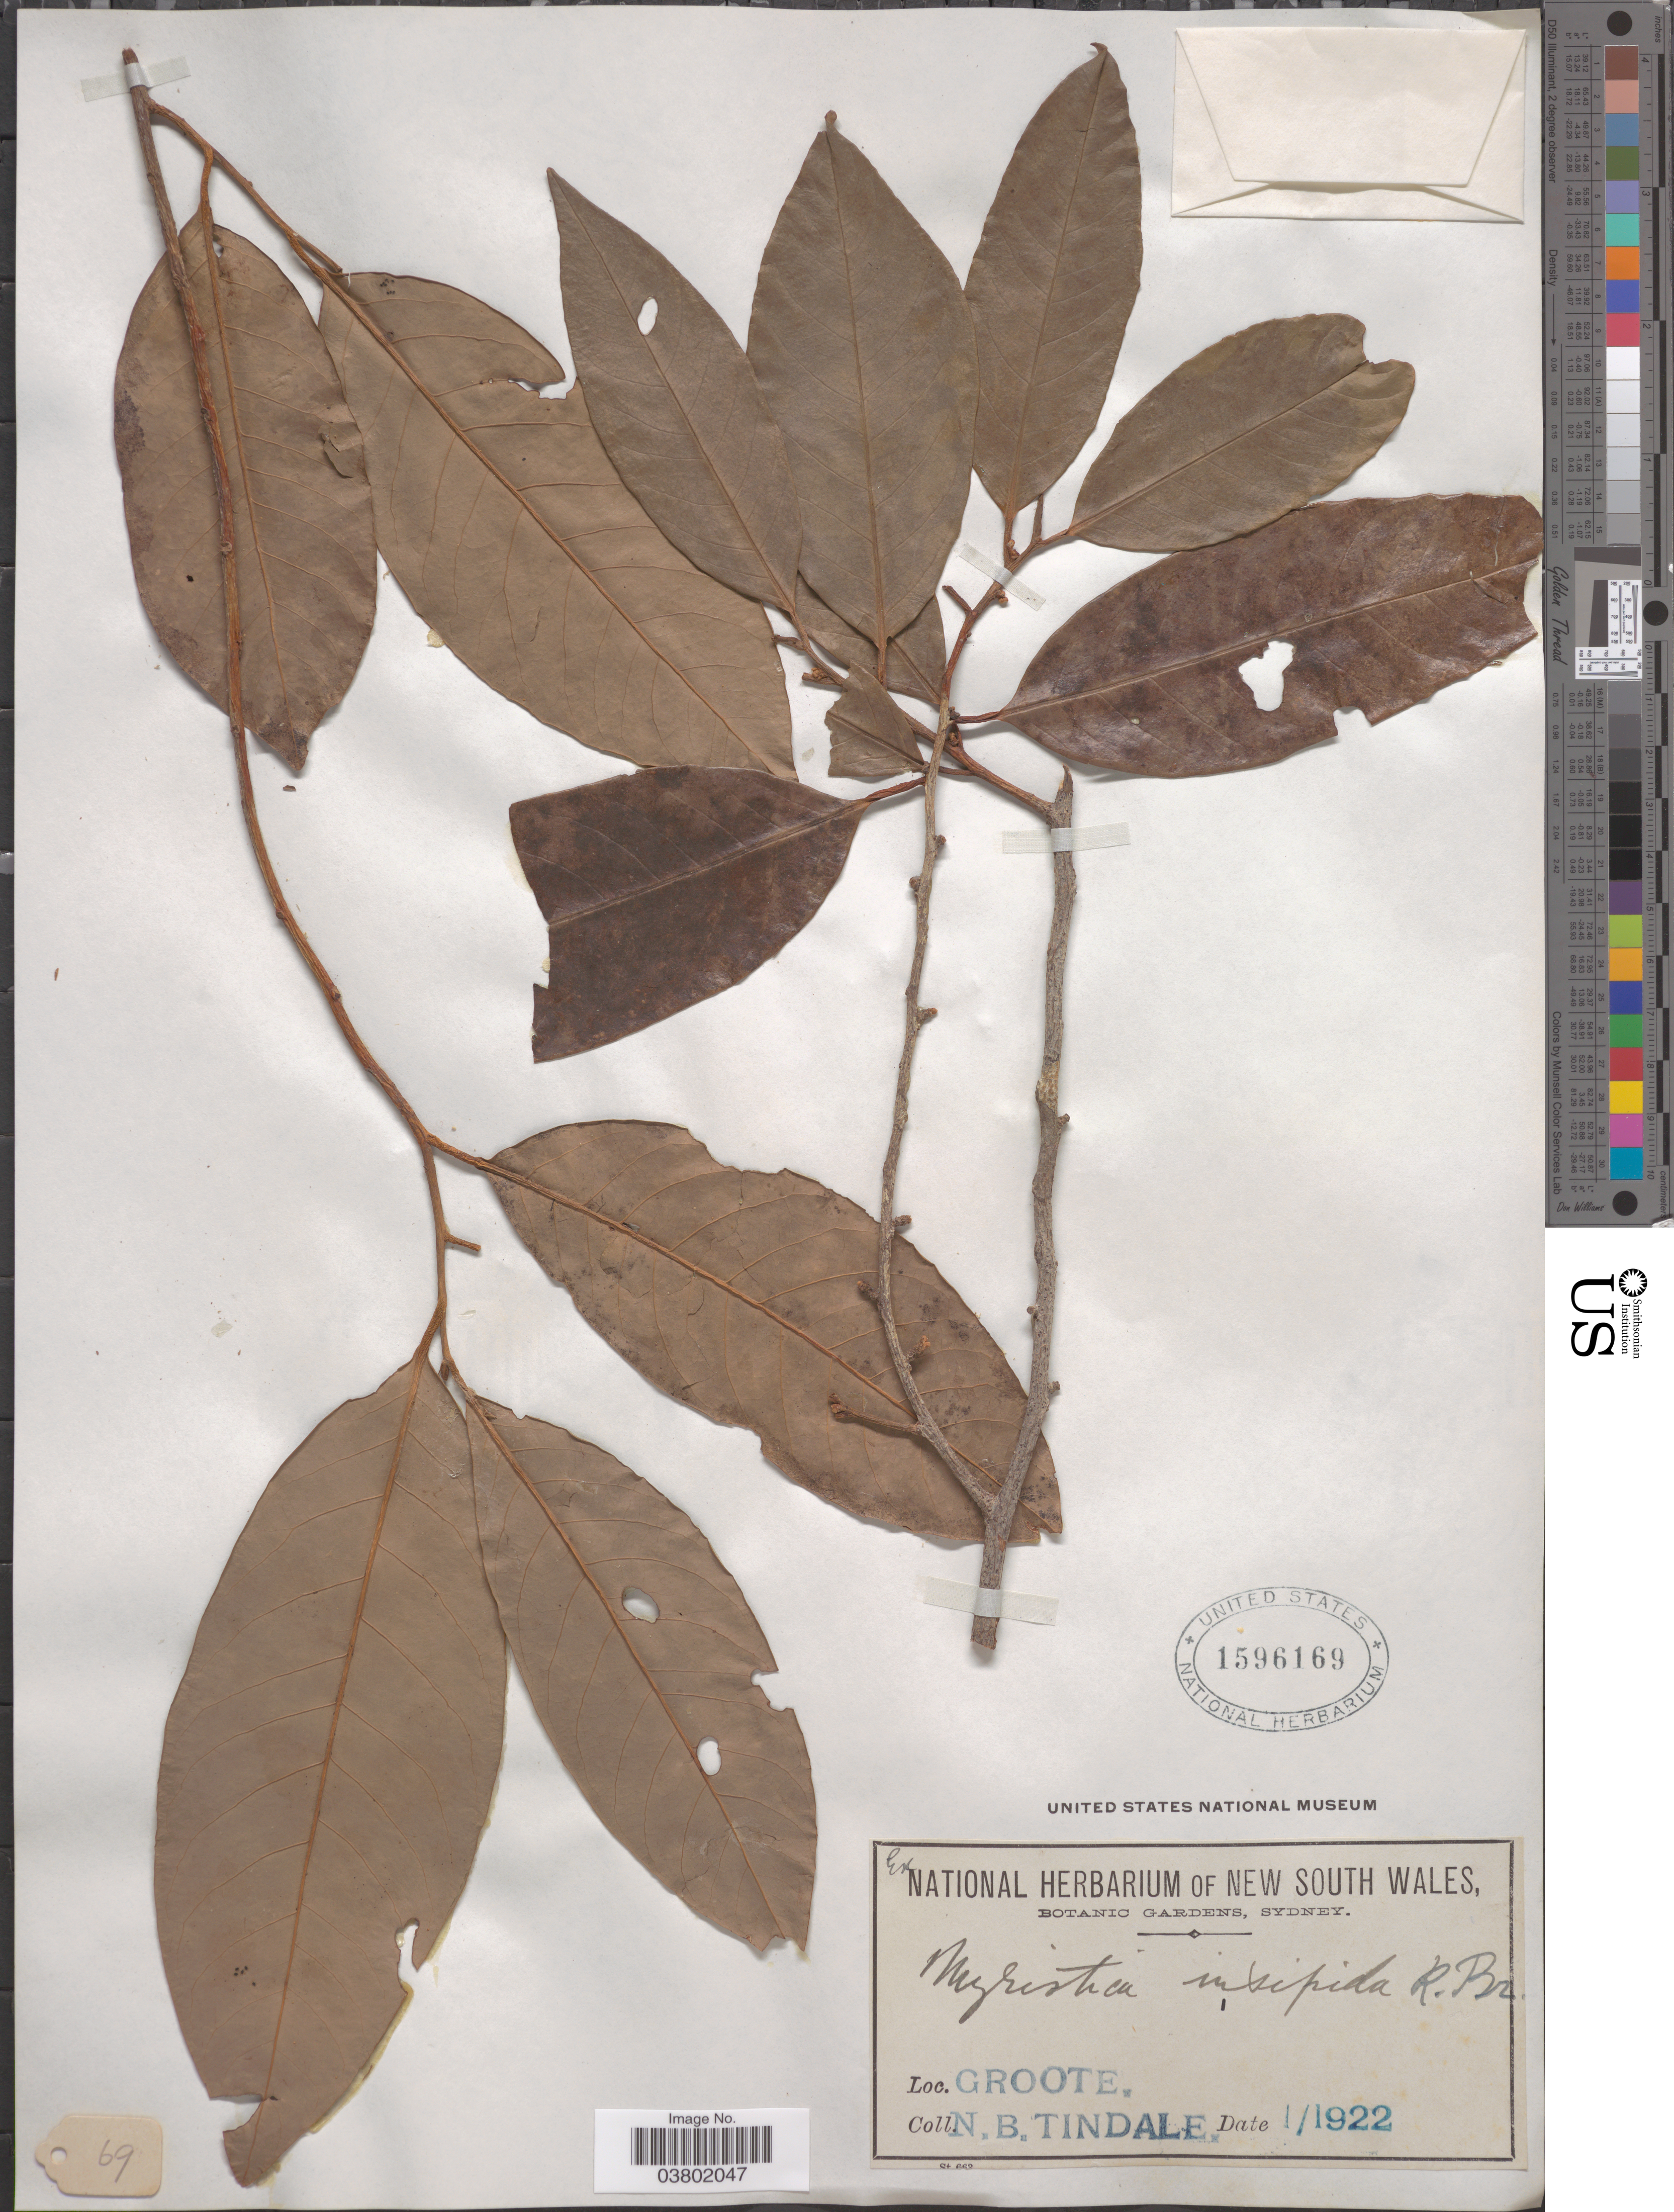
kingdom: Plantae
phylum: Tracheophyta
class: Magnoliopsida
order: Magnoliales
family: Myristicaceae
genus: Myristica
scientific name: Myristica insipidia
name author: R. Br.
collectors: N. B. Tindale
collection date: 1922-01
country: Australia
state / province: Northern Territory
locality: Groote.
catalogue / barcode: US 1596169